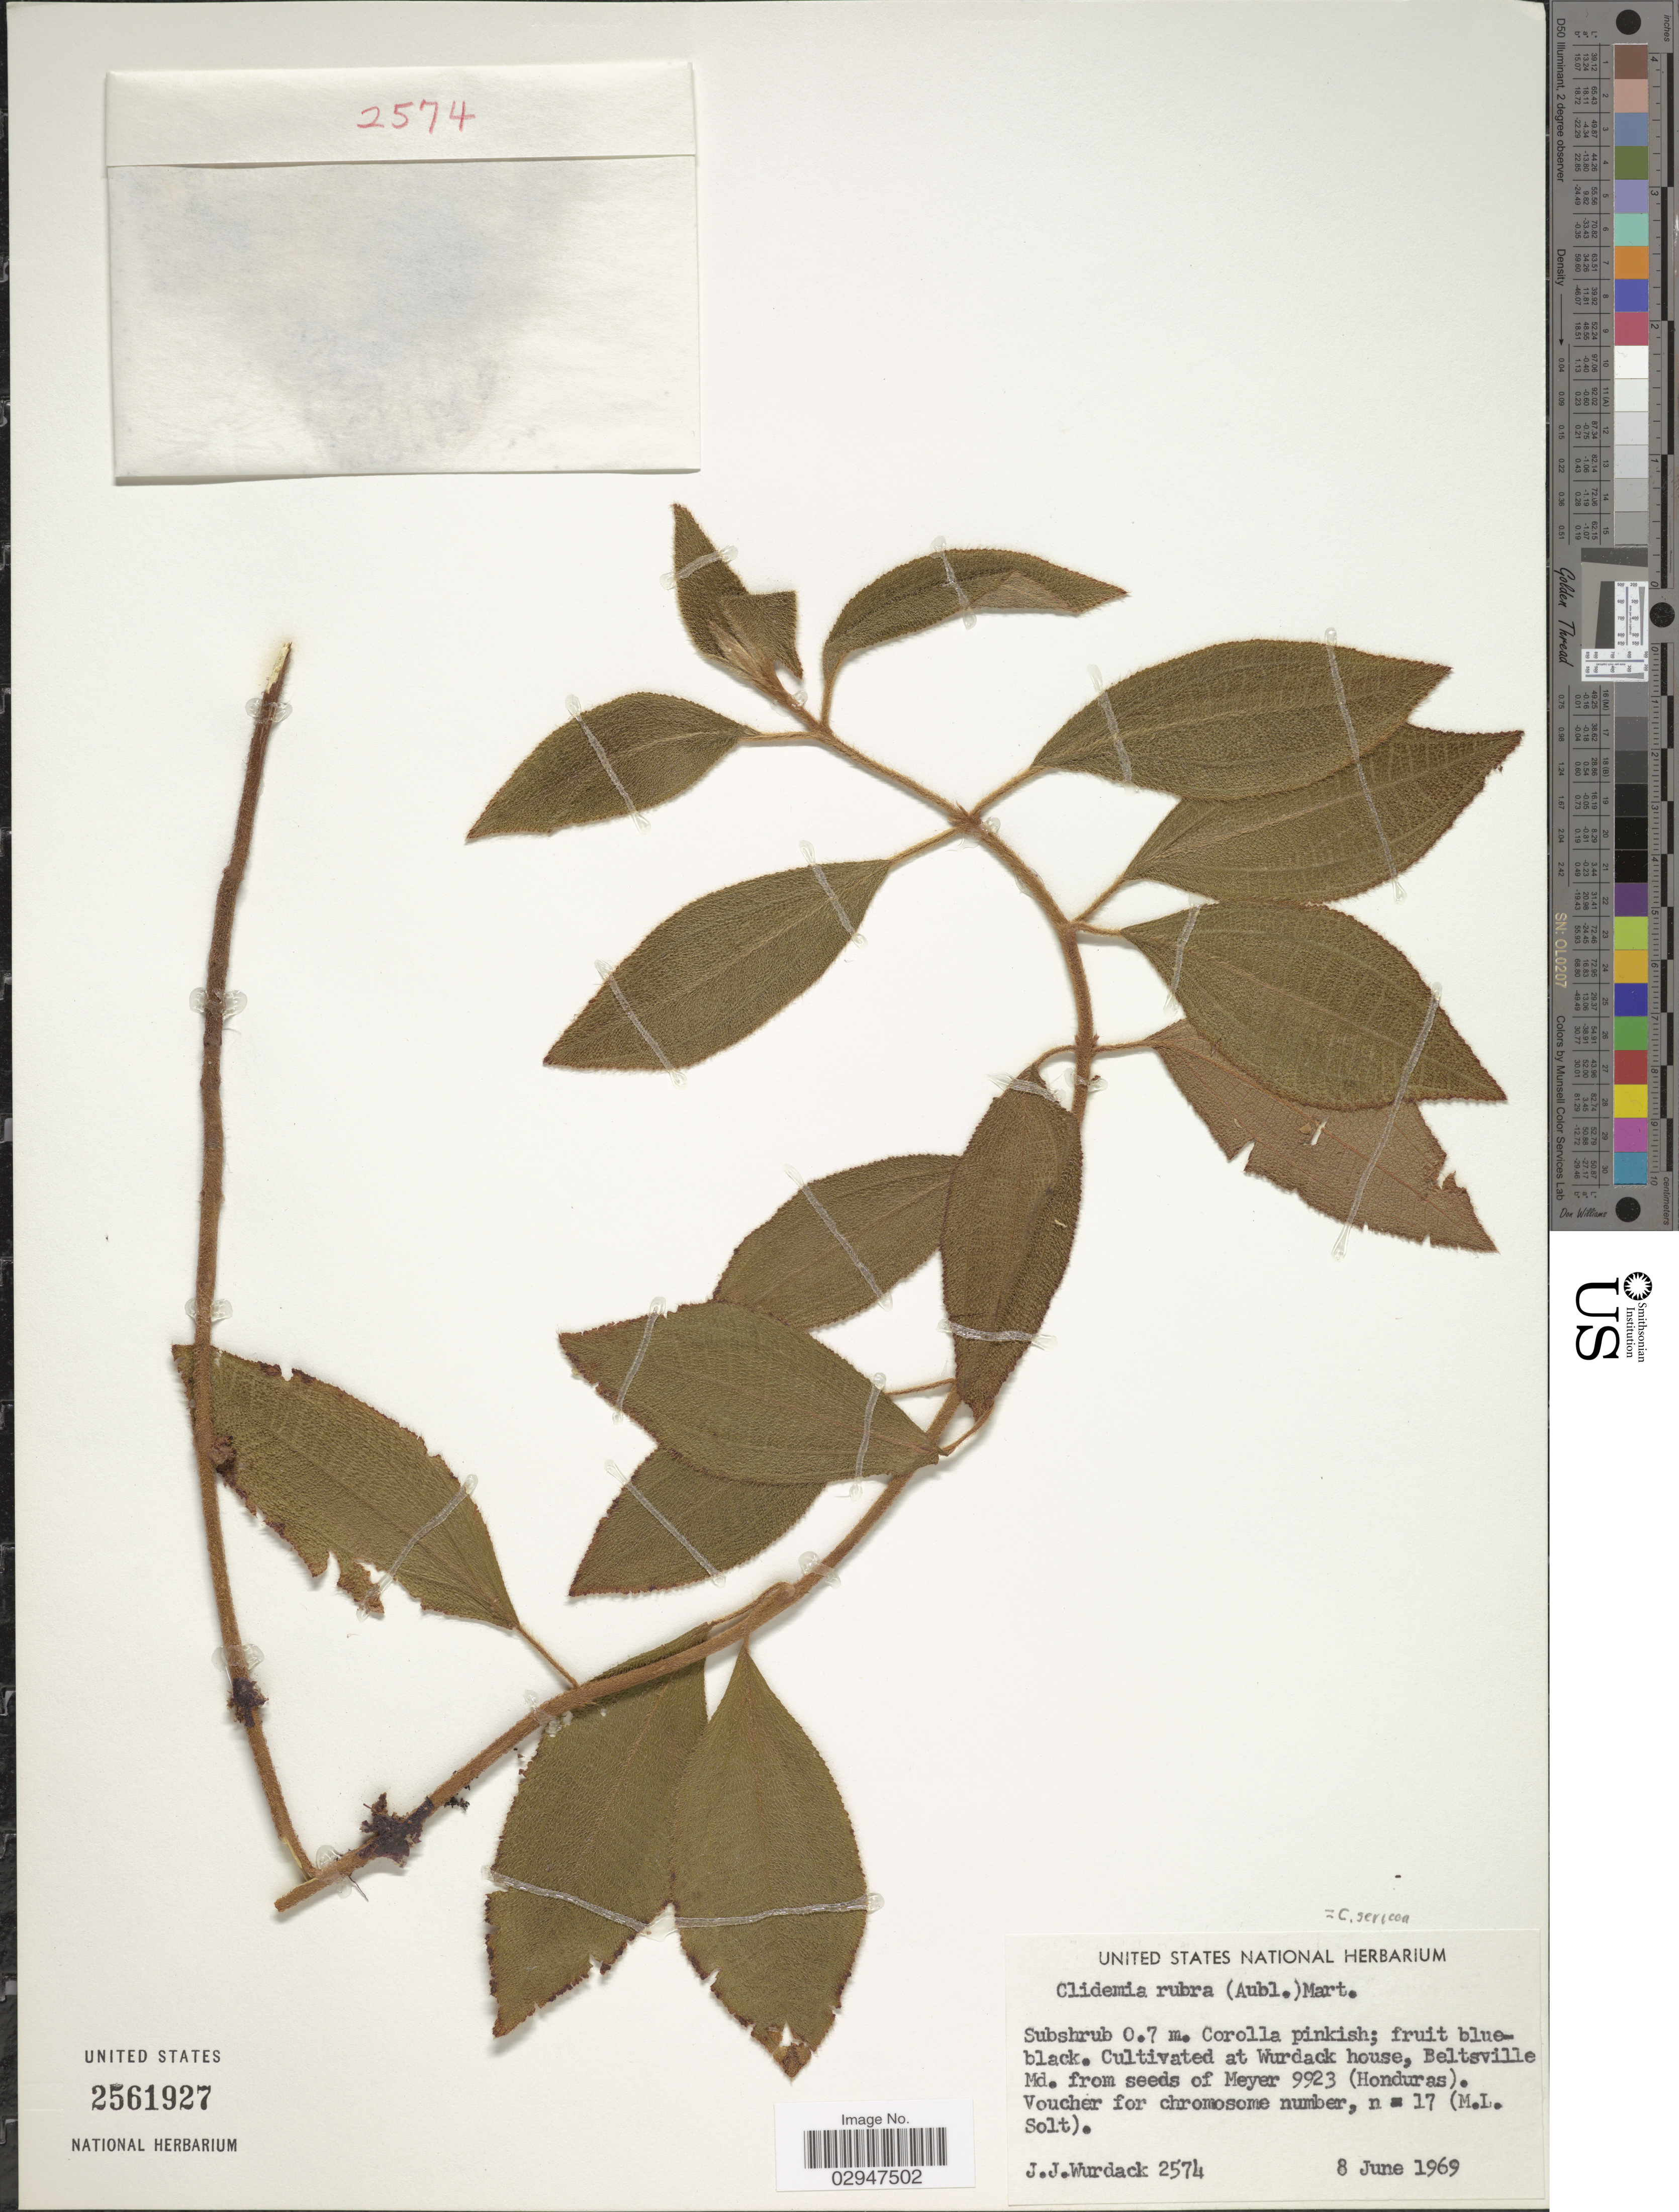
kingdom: Plantae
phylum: Tracheophyta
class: Magnoliopsida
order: Myrtales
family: Melastomataceae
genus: Clidemia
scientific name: Clidemia sericea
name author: D. Don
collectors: J. J. Wurdack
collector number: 2574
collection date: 1969-06-08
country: United States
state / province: Maryland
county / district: Prince George's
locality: Wurdack house, Beltsville, Md.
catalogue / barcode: US 2561927